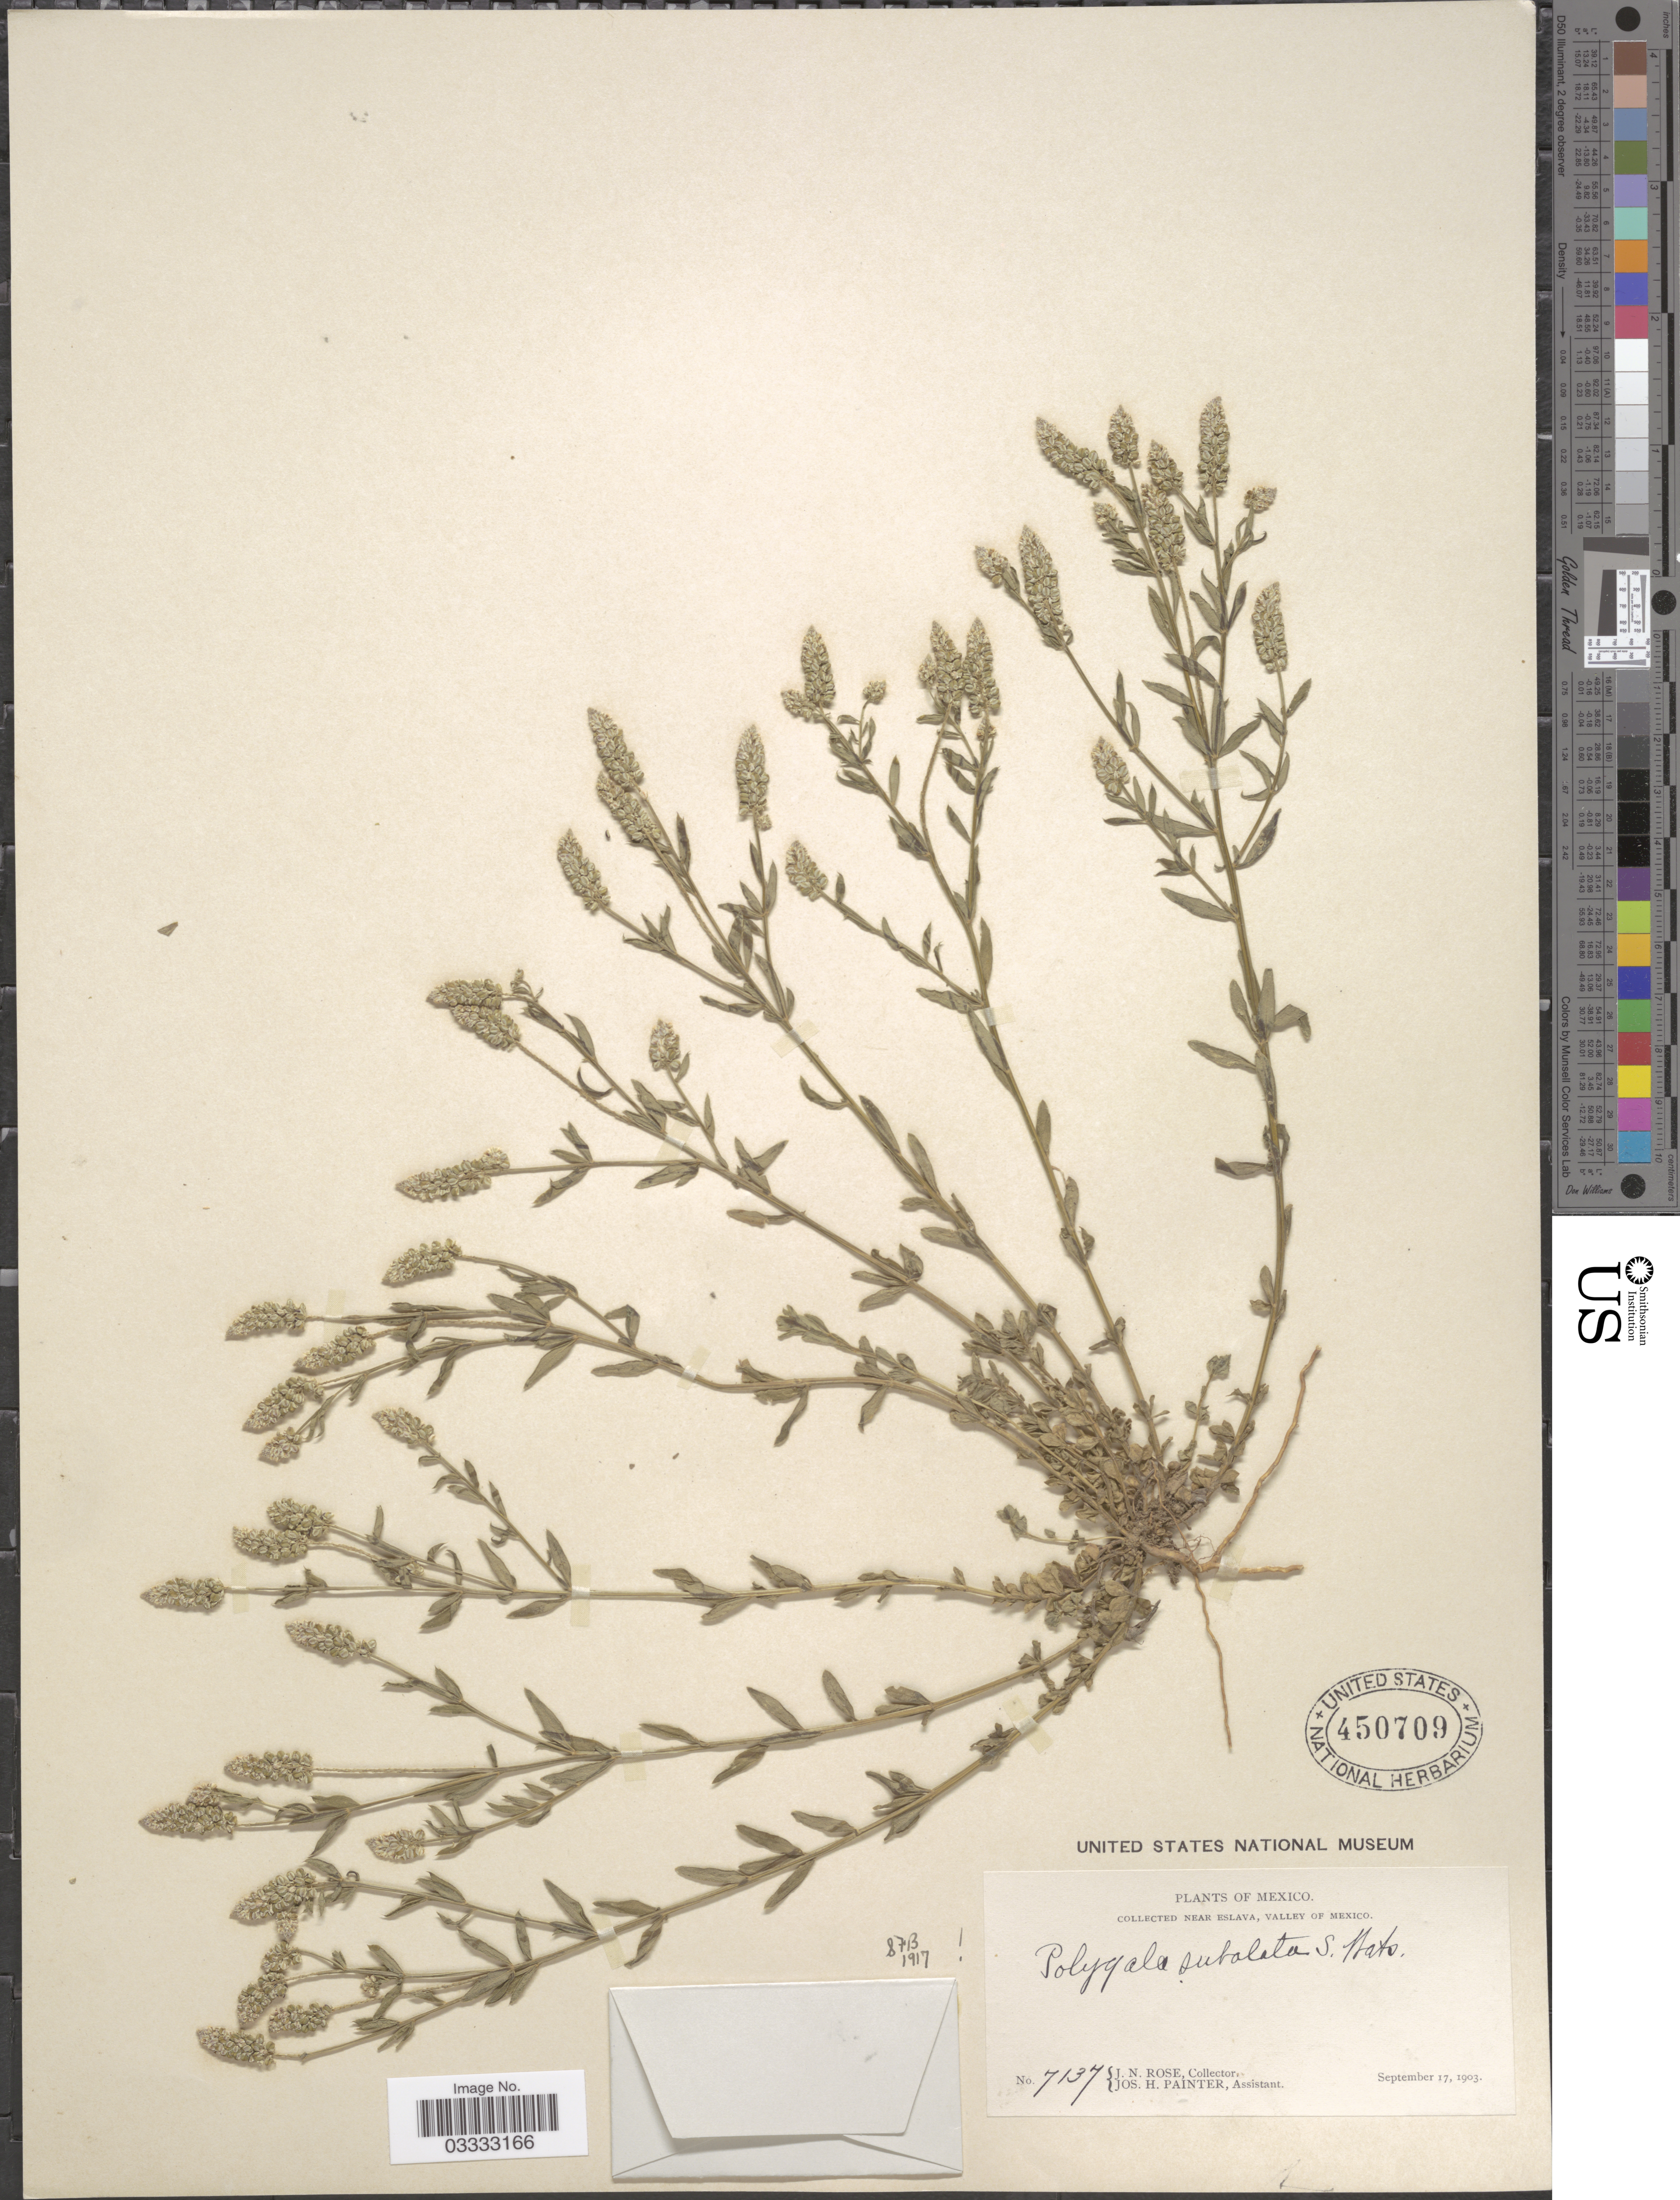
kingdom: Plantae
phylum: Tracheophyta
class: Magnoliopsida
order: Fabales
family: Polygalaceae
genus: Polygala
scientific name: Polygala subalata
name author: S. Watson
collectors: J. N. Rose & J. H. Painter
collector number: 7137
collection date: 1903-09-17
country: Mexico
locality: Near Eslava, Valley of Mexico.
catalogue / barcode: US 450709